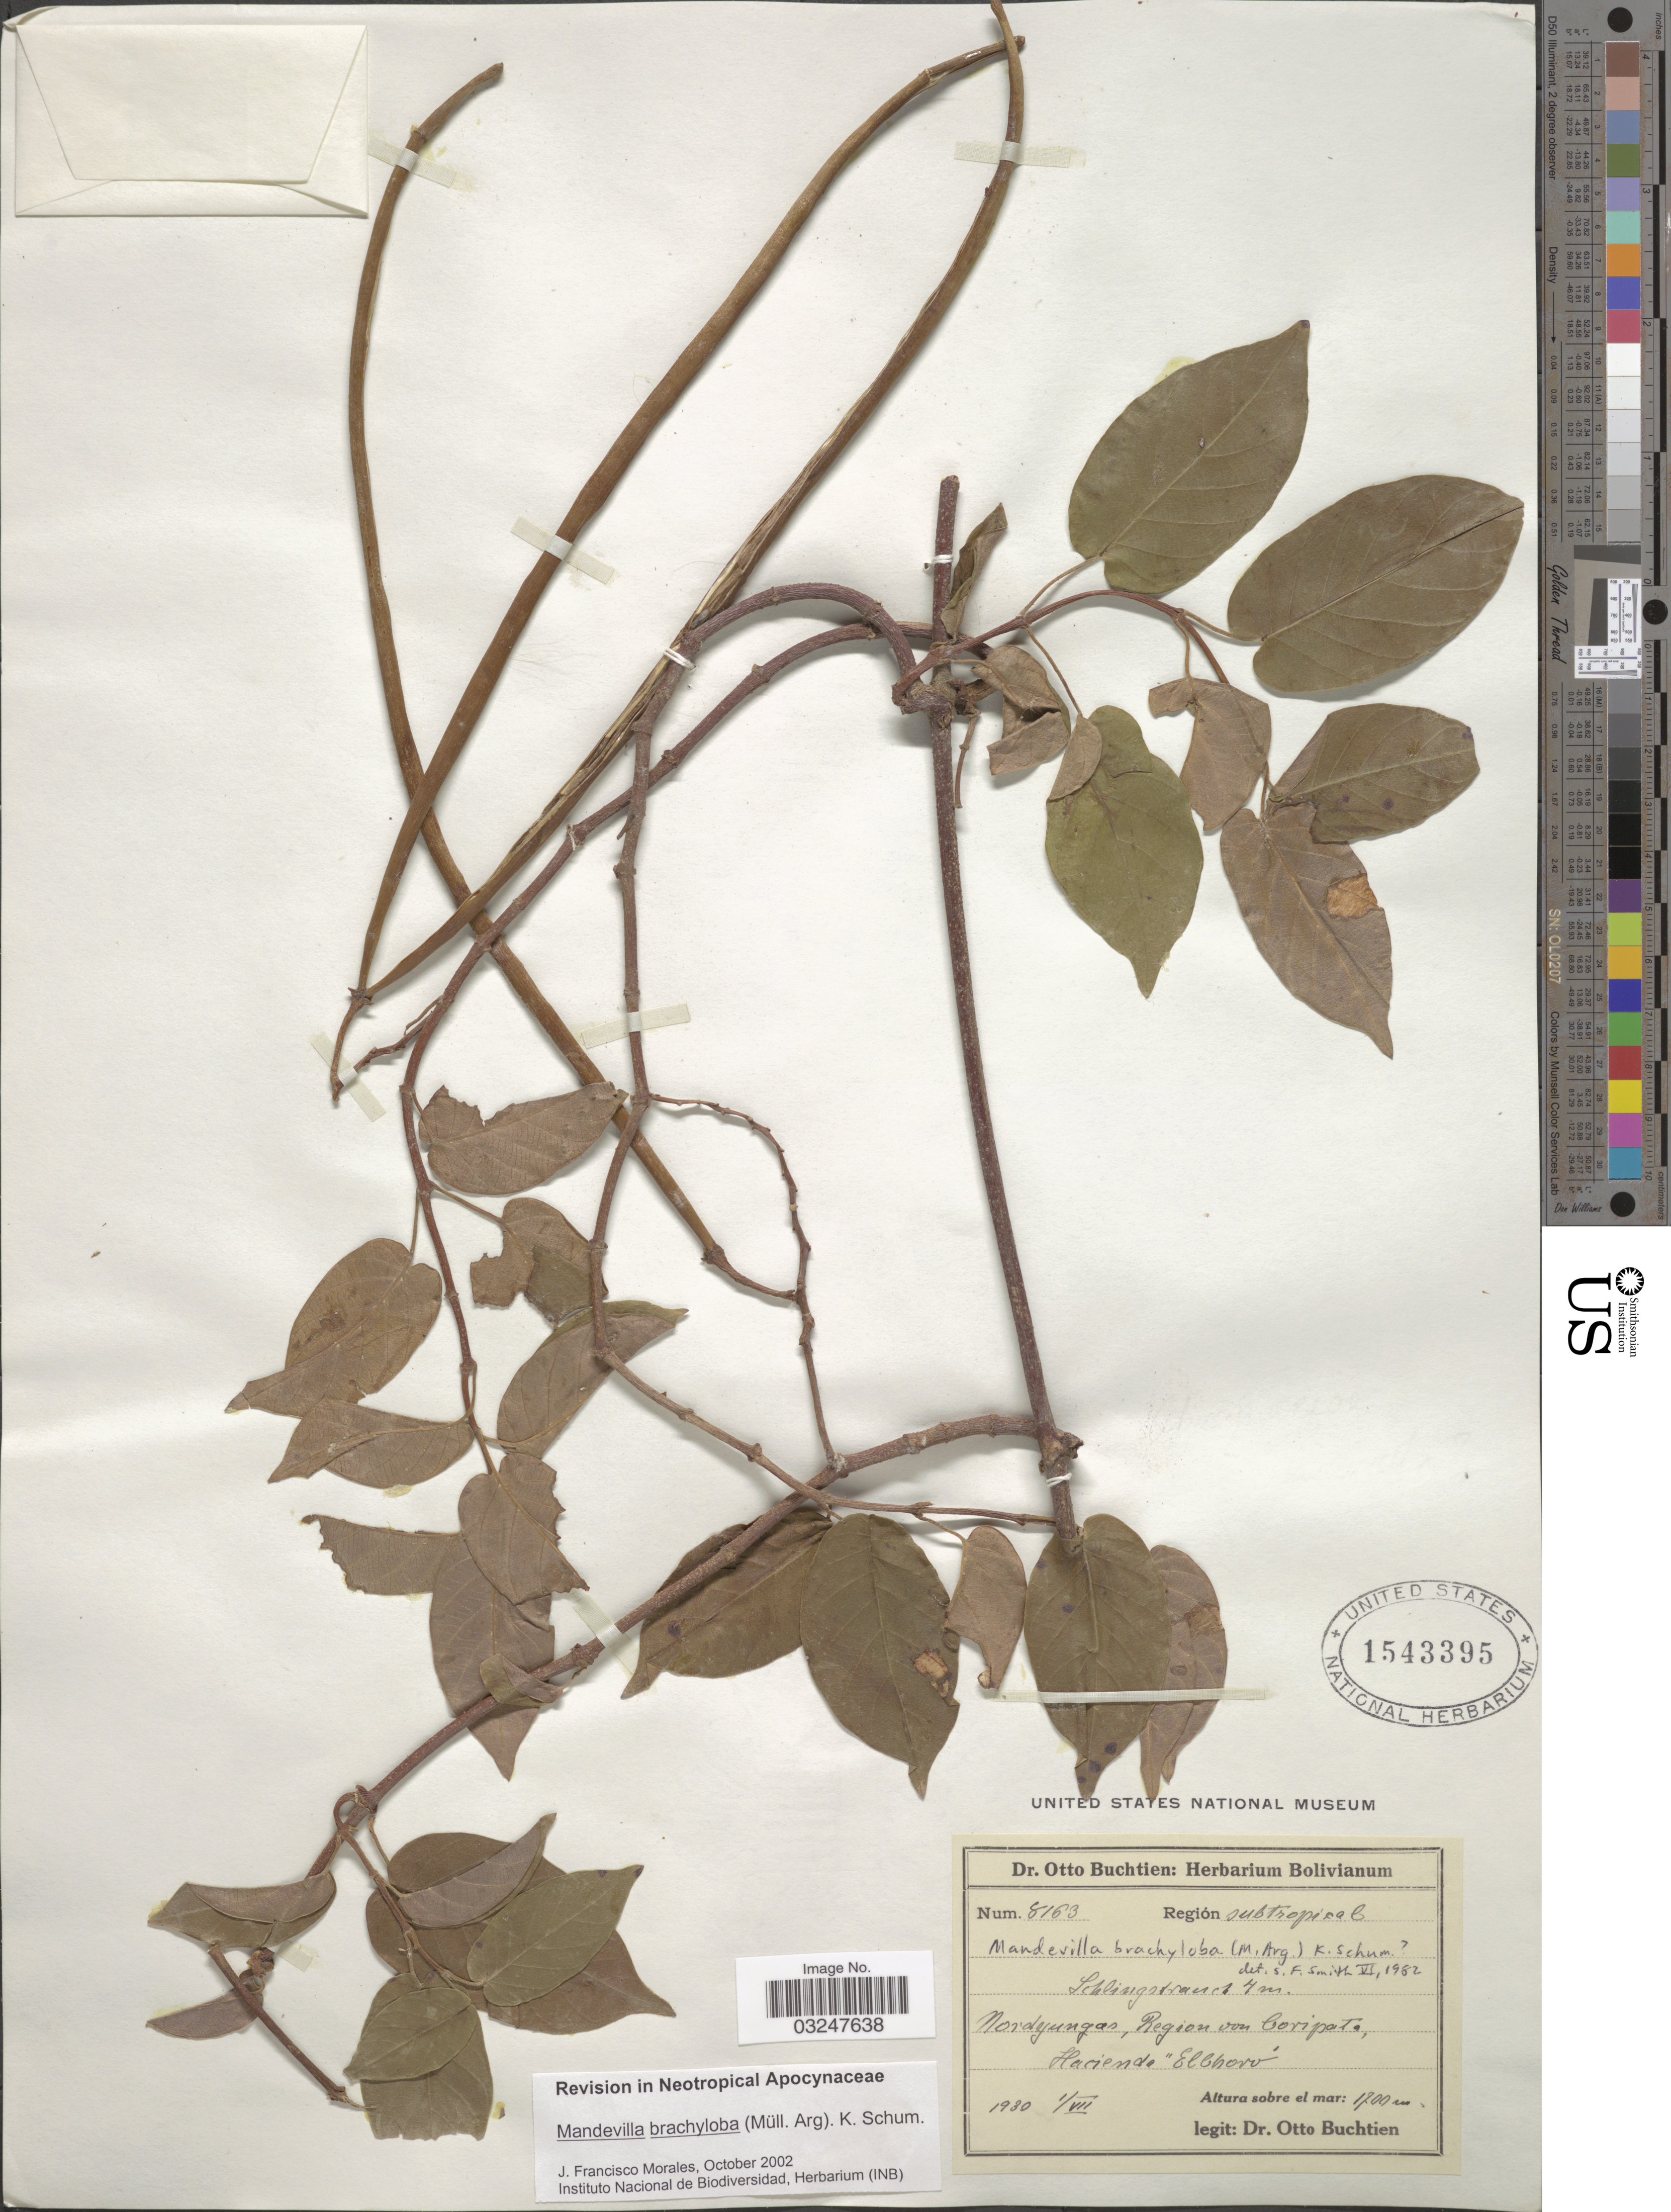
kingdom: Plantae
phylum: Tracheophyta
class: Magnoliopsida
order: Gentianales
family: Apocynaceae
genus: Mandevilla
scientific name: Mandevilla brachyloba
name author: K. Schum.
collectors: O. Buchtien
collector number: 8163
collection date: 1930-07-01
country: Bolivia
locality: Región subtropical, Nordyungas, Region von Coripata, Hacienda "El Choro"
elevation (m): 1700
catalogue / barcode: US 1543395